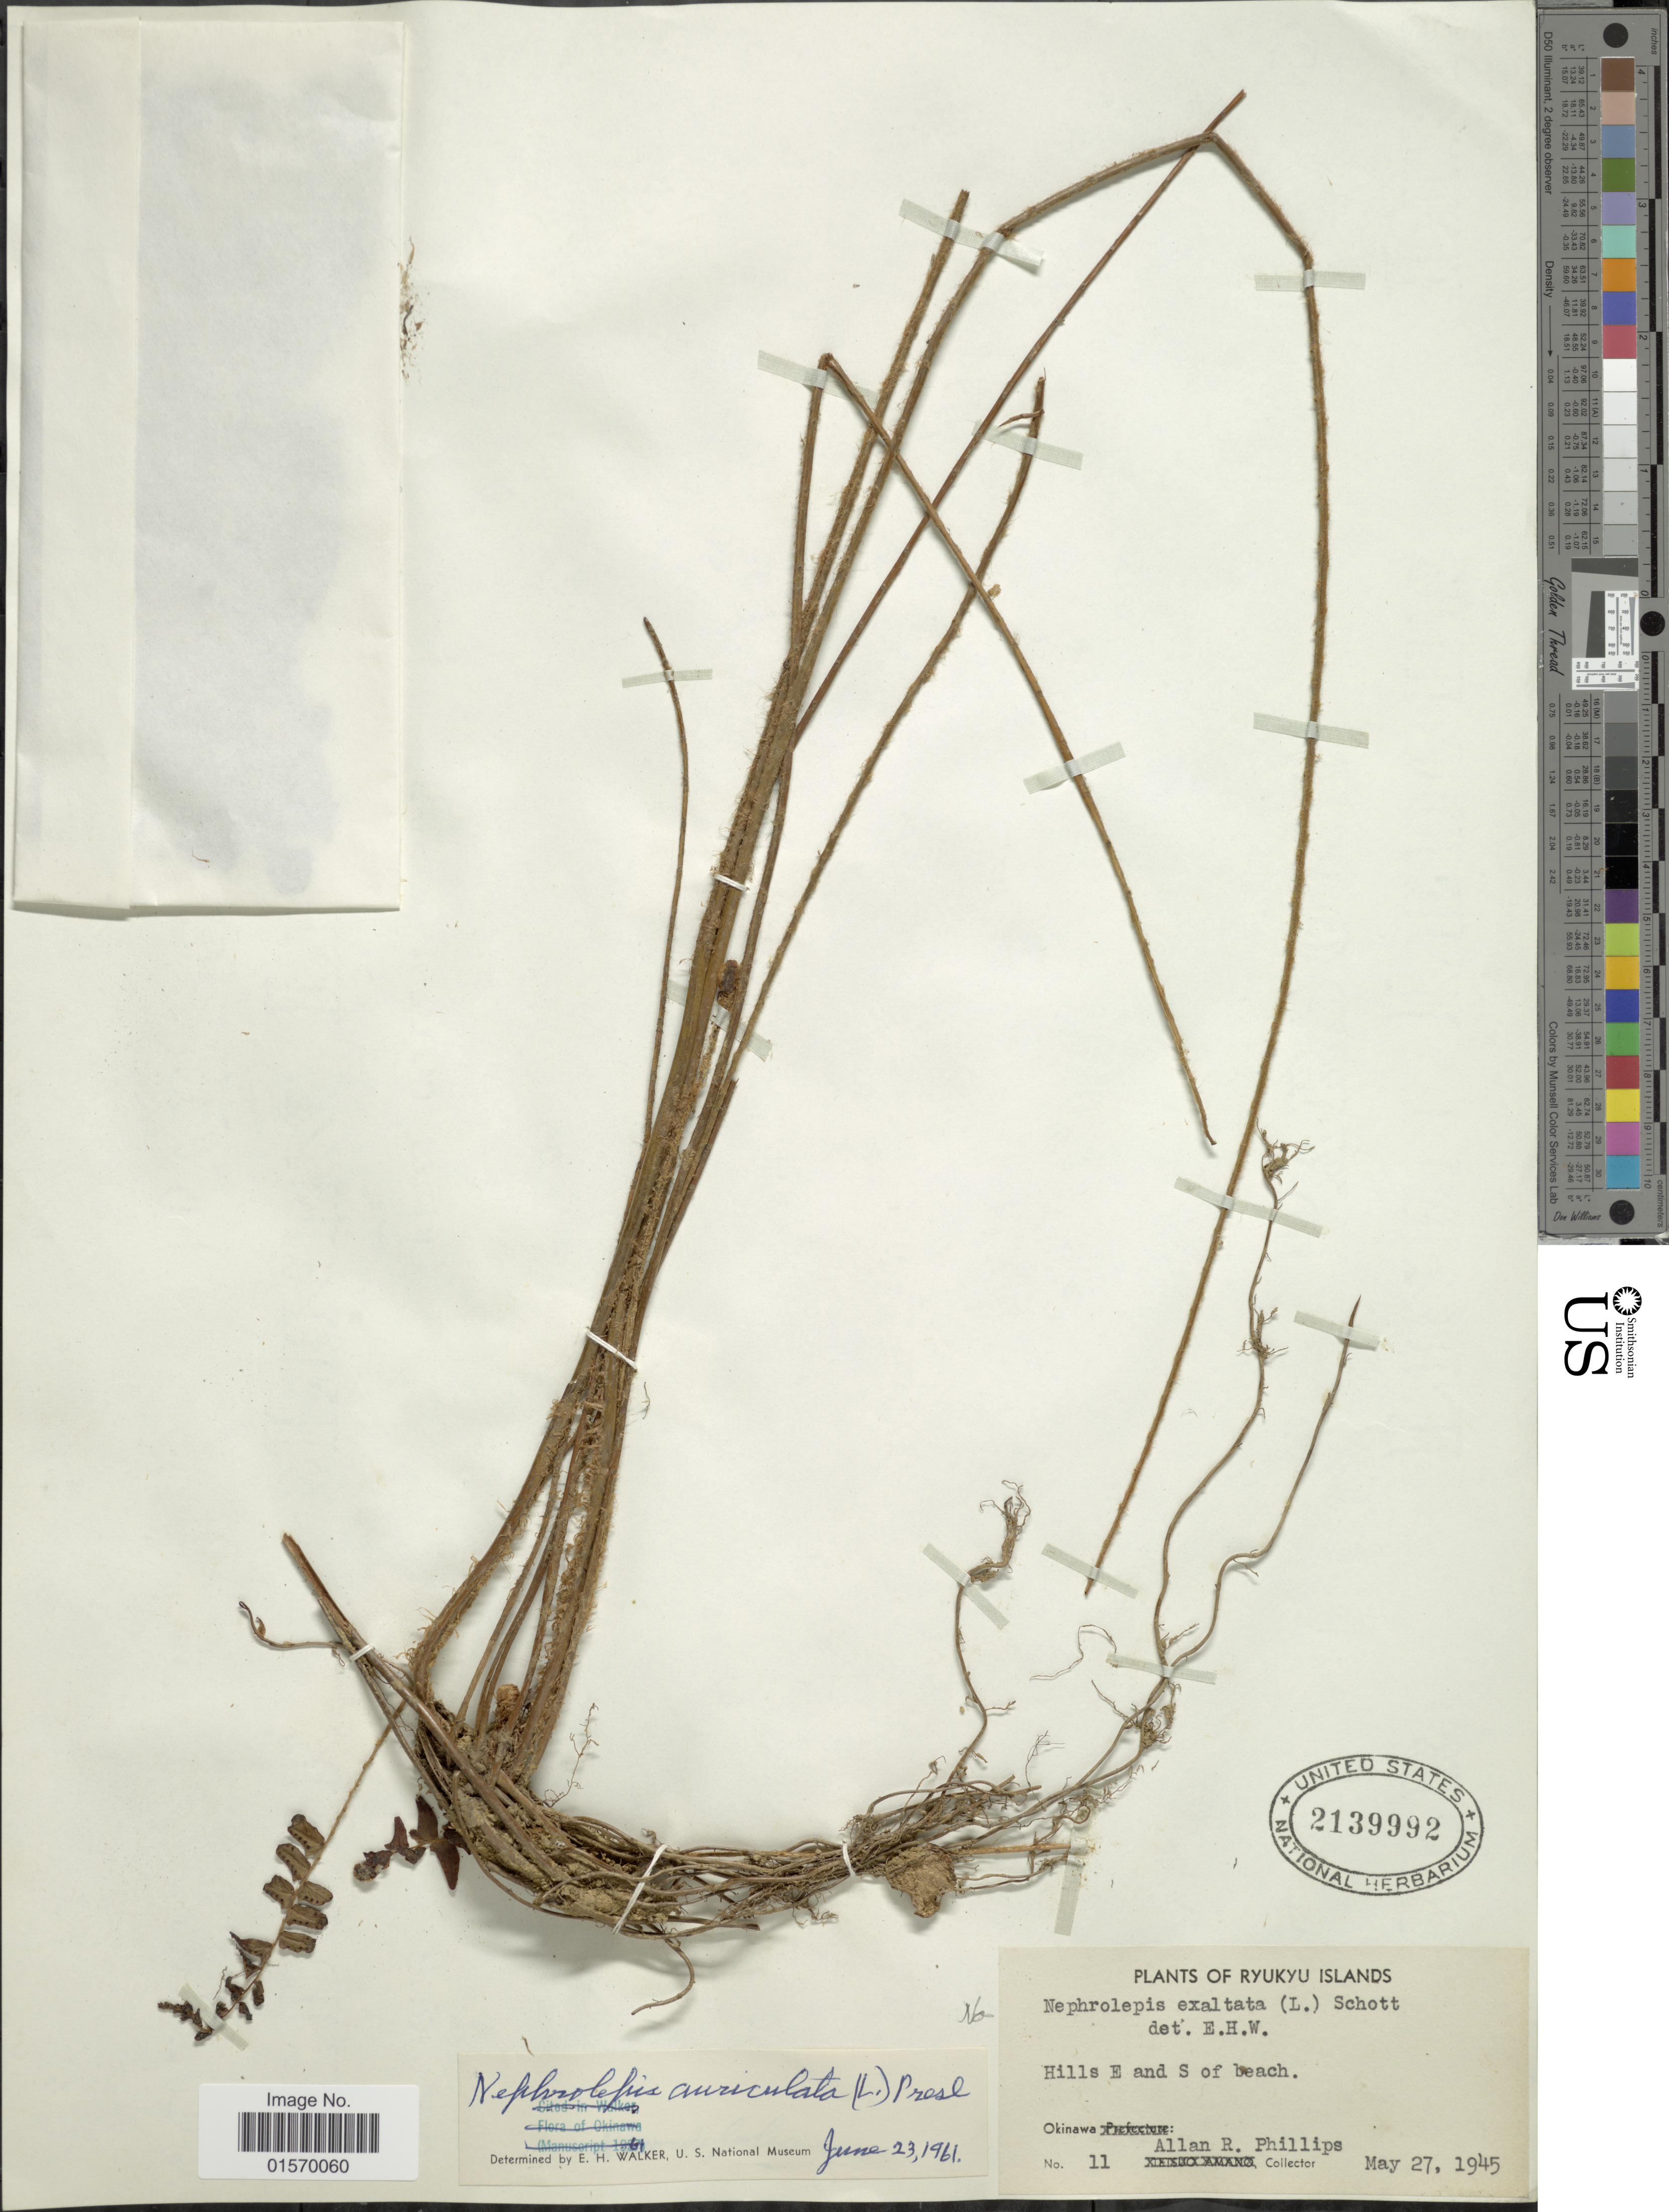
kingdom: Plantae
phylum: Tracheophyta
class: Polypodiopsida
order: Polypodiales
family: Nephrolepidaceae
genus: Nephrolepis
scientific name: Nephrolepis auriculata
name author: (L.) Trimen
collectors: A. R. Phillips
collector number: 11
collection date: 1945-05-27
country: Japan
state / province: Okinawa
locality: Ryukyu Islands. Hills E and S of beach. Okinawa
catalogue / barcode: US 2139992